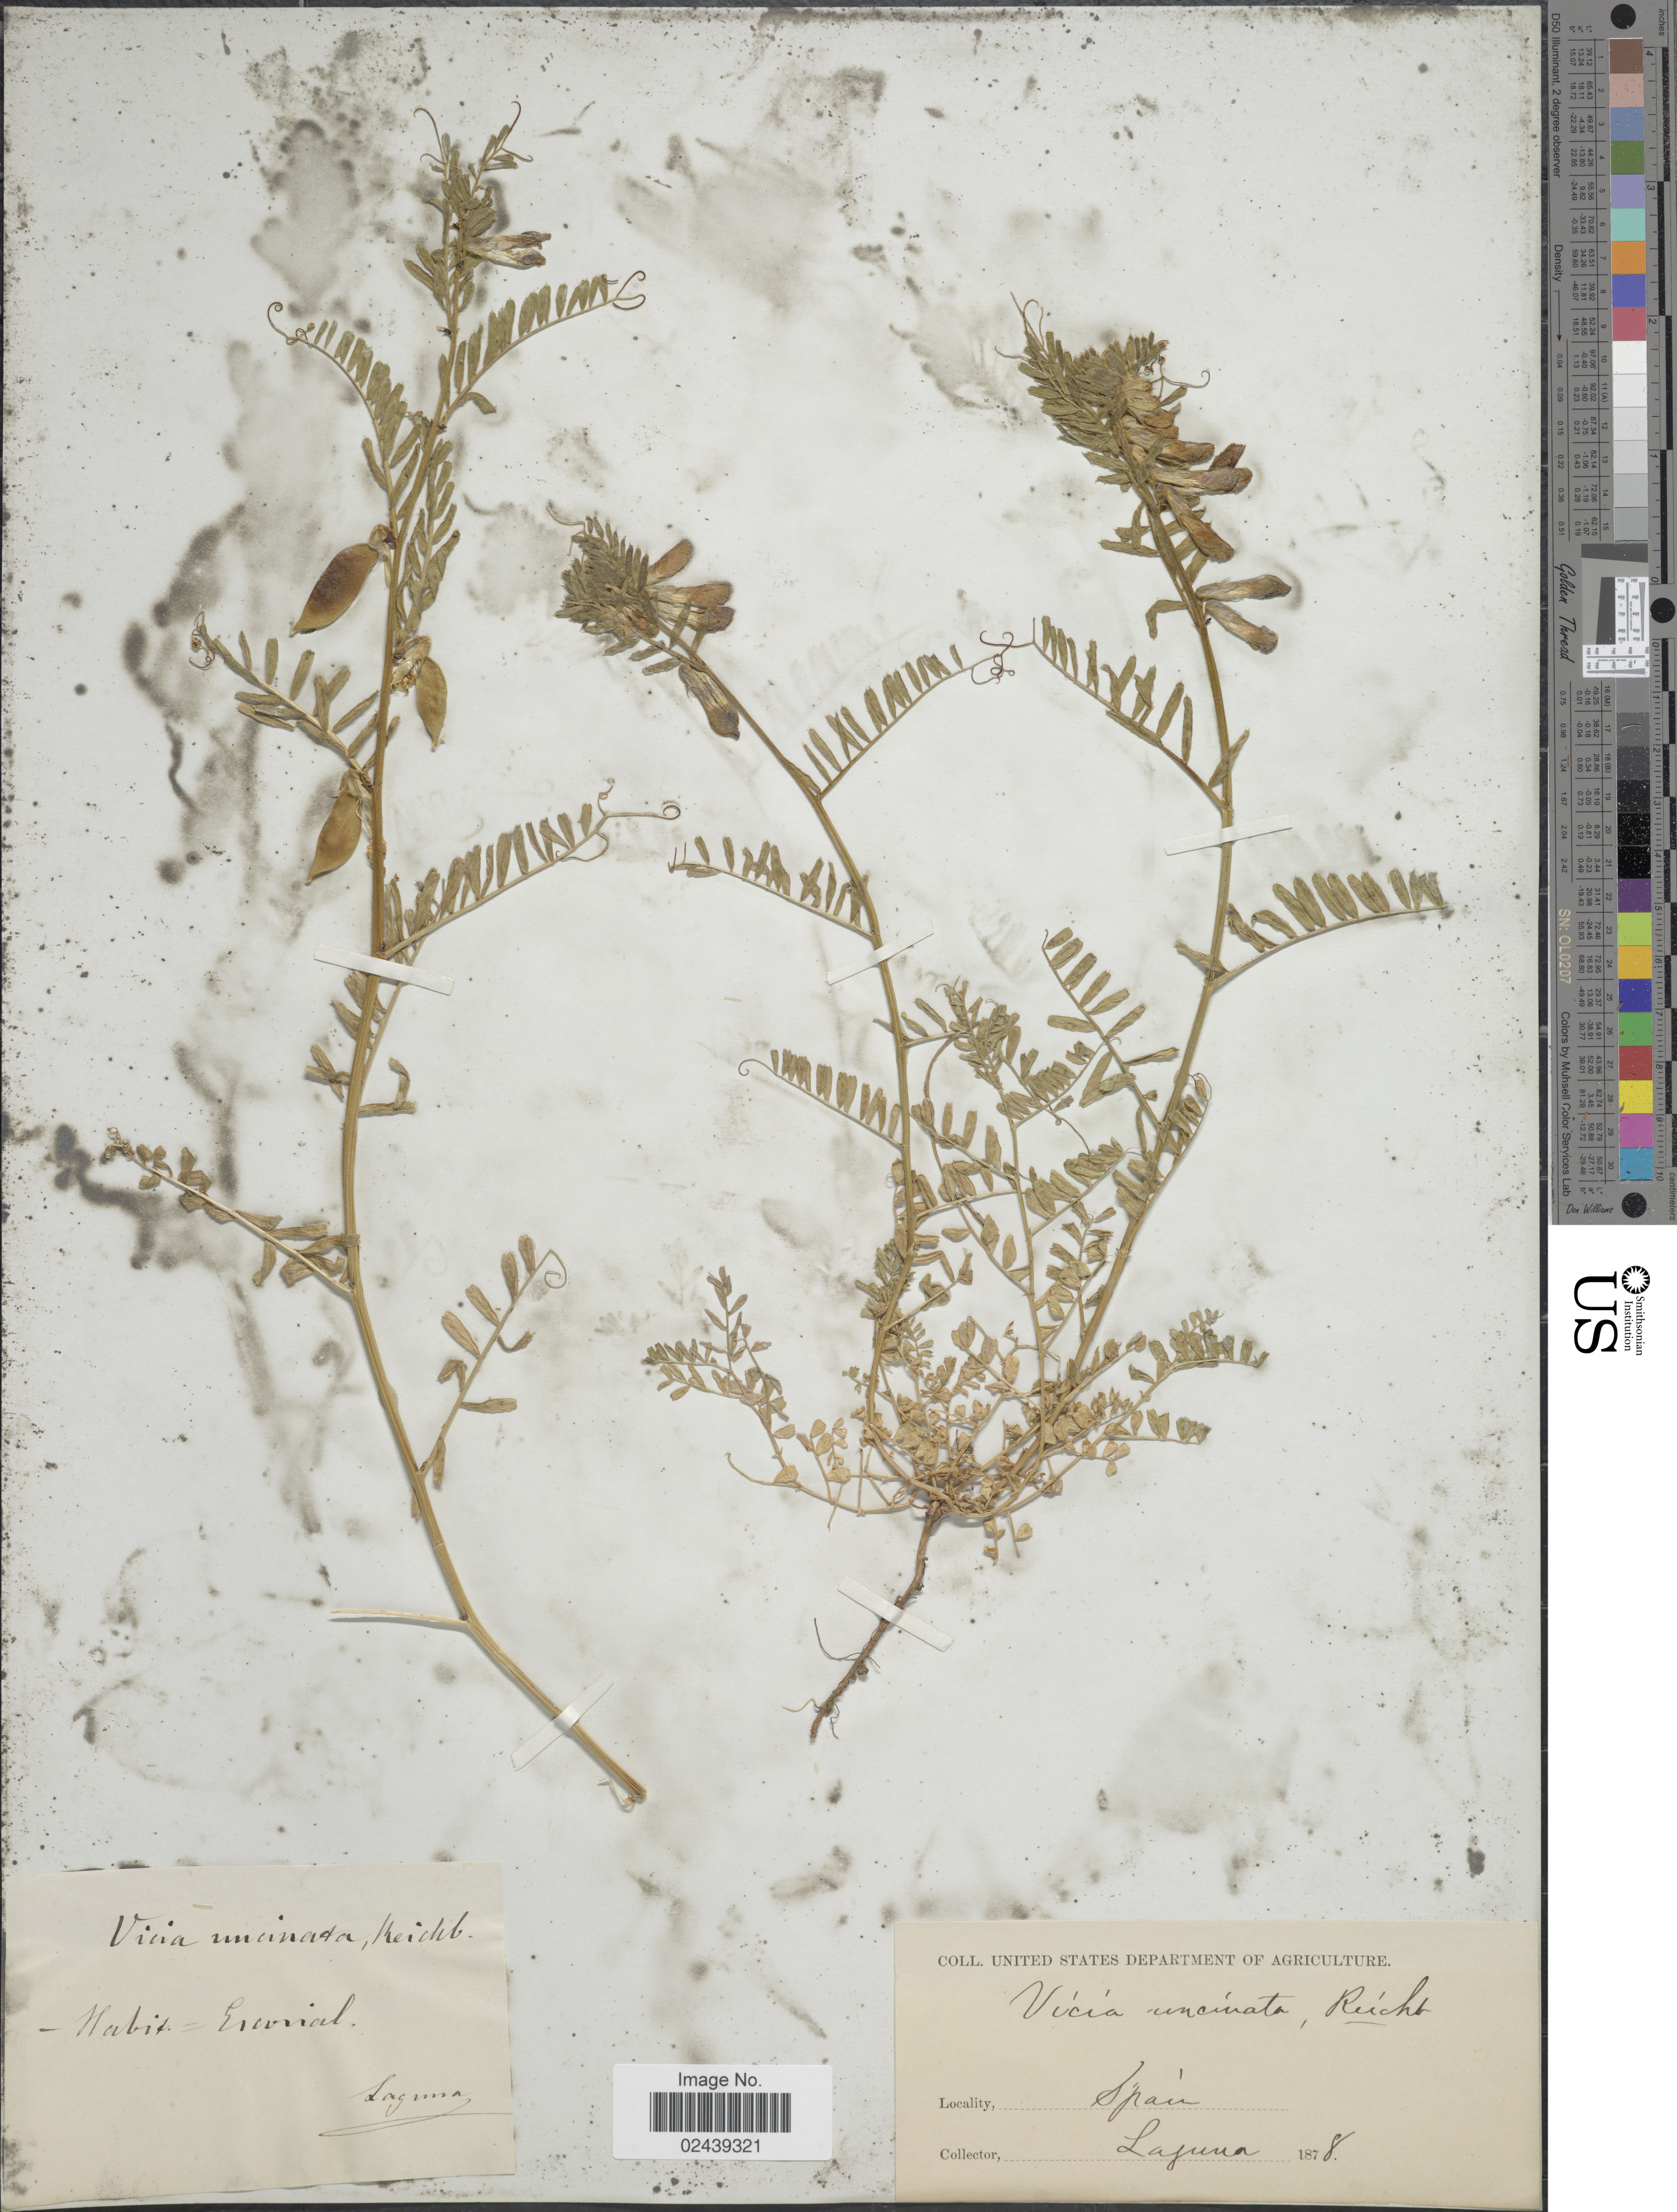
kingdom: Plantae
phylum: Tracheophyta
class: Magnoliopsida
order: Fabales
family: Fabaceae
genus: Vicia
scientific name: Vicia uncinata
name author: Rchb.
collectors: -. Laguna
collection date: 1878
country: Spain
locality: Escorial